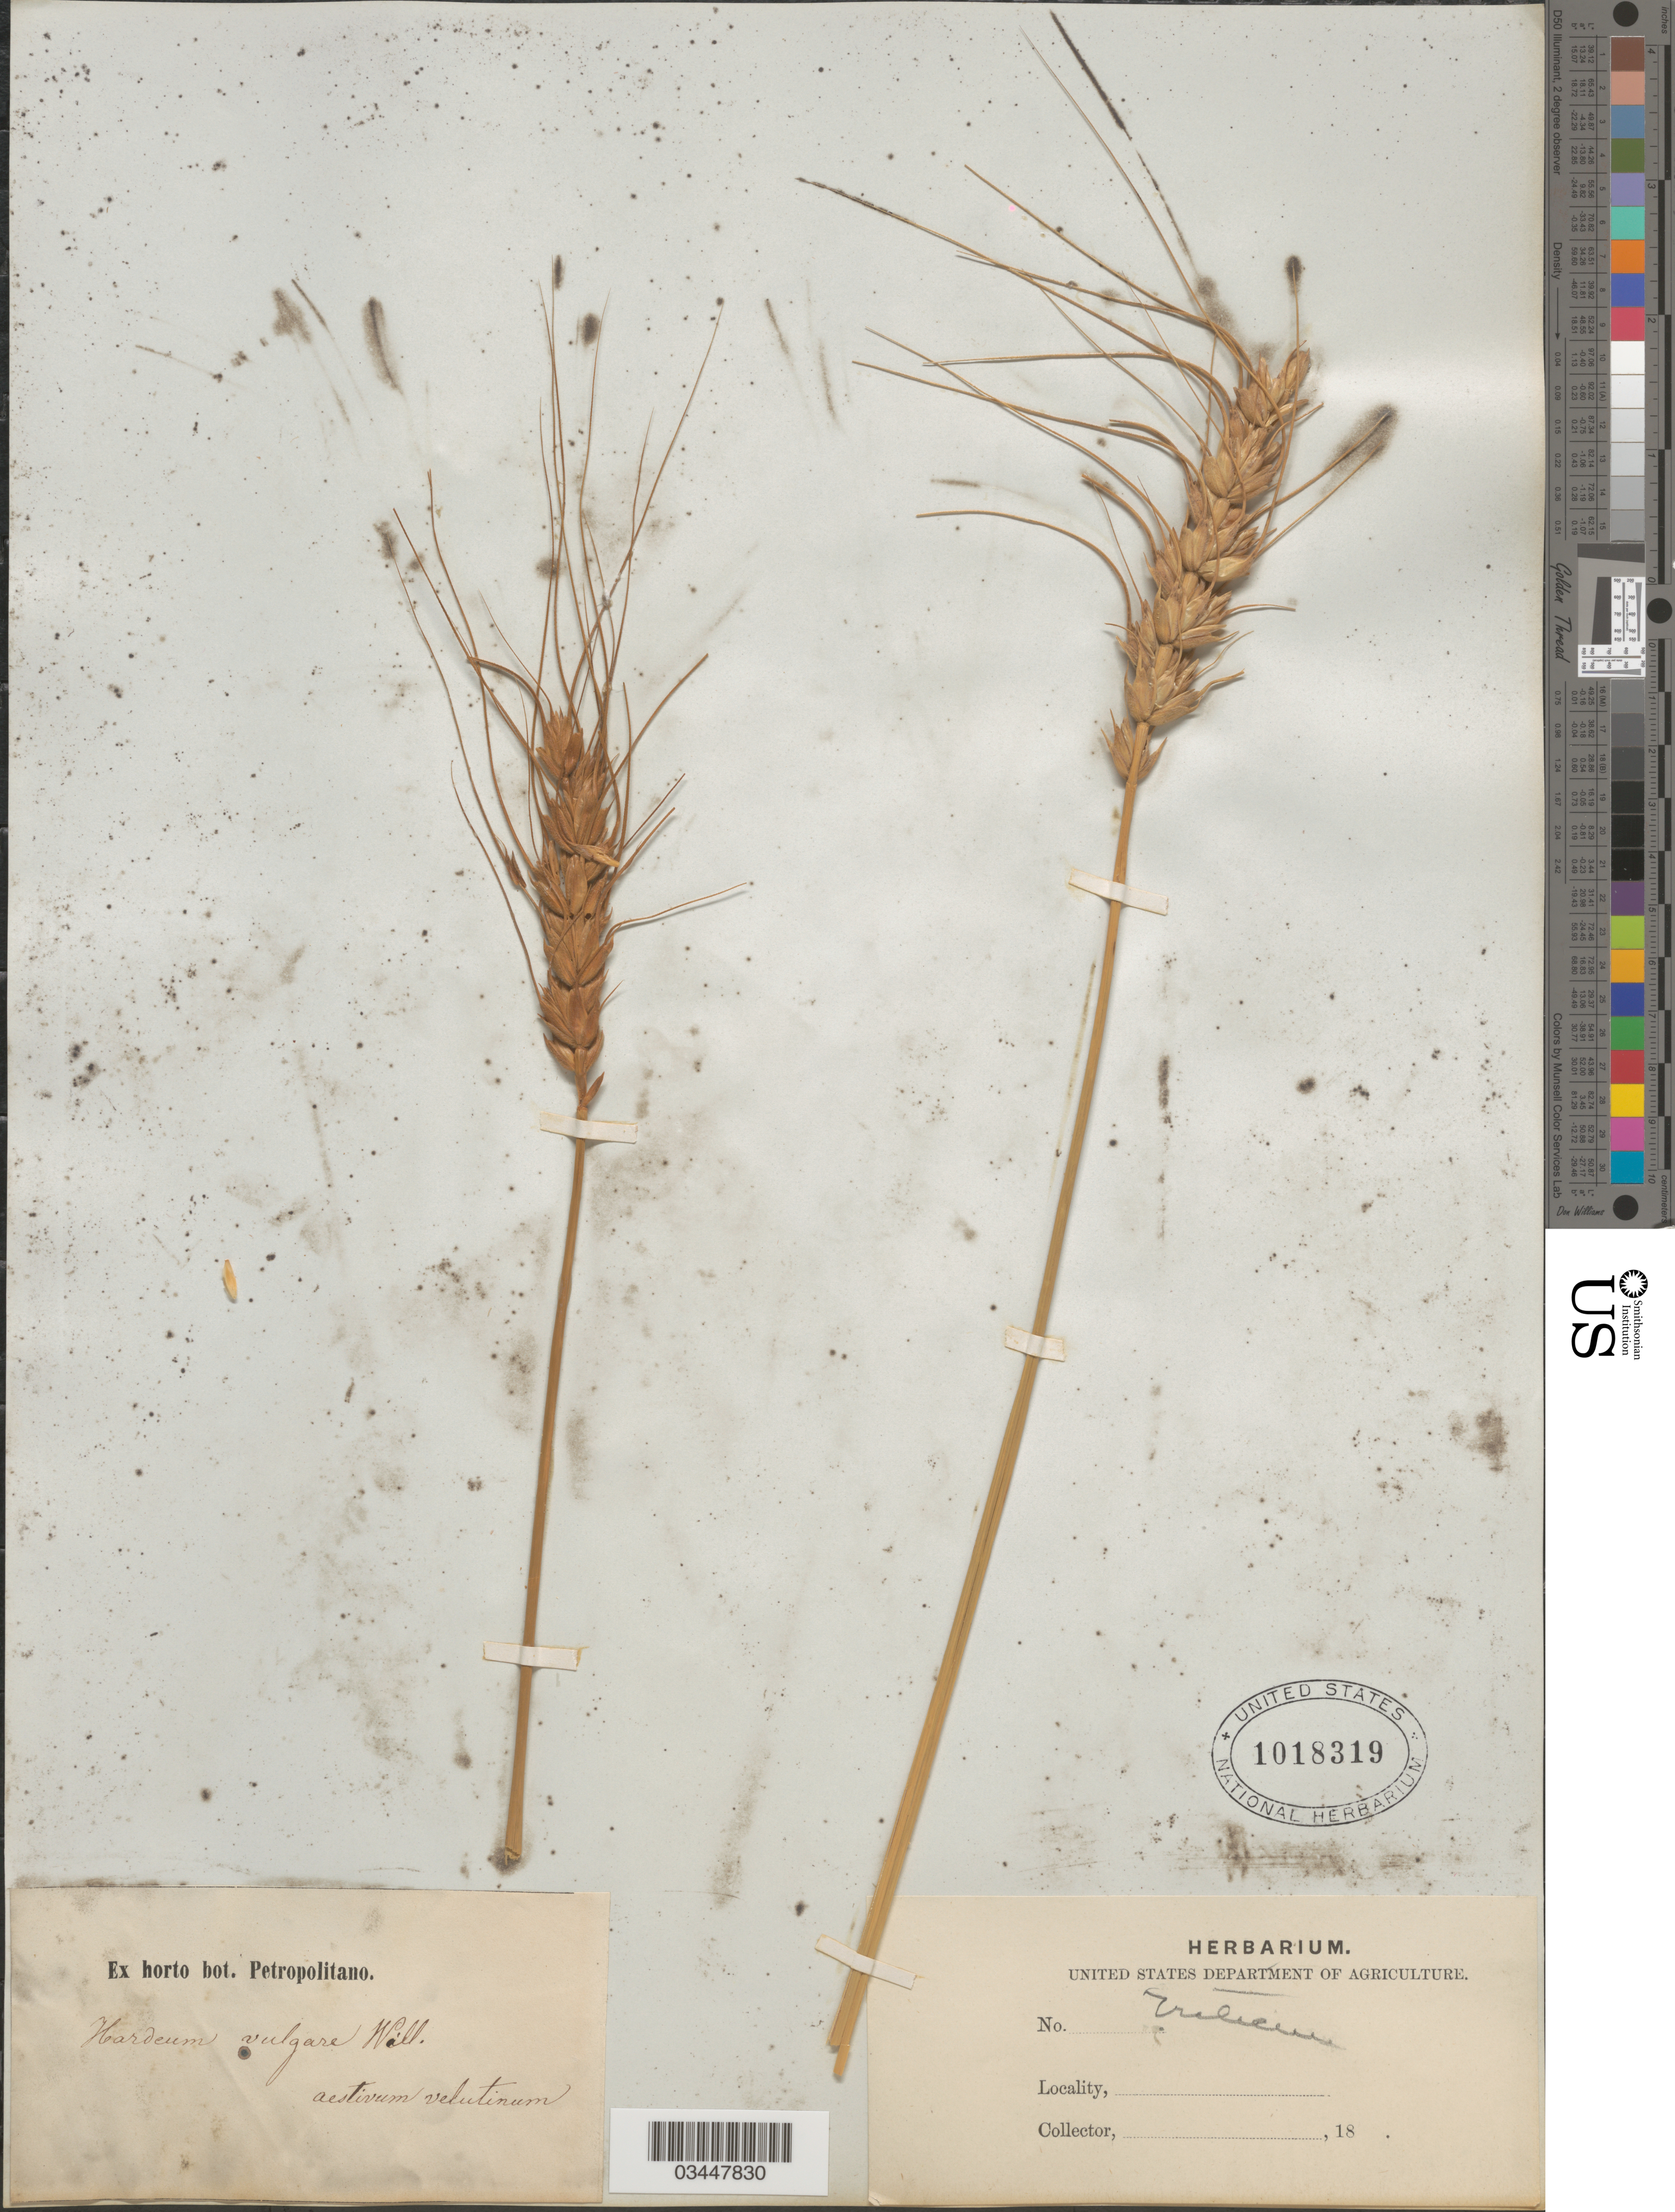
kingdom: Plantae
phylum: Tracheophyta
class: Liliopsida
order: Poales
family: Poaceae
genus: Triticum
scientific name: Triticum aestivum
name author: L.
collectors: ex Horto Bot. Petropolitano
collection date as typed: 18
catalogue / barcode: US 1018319